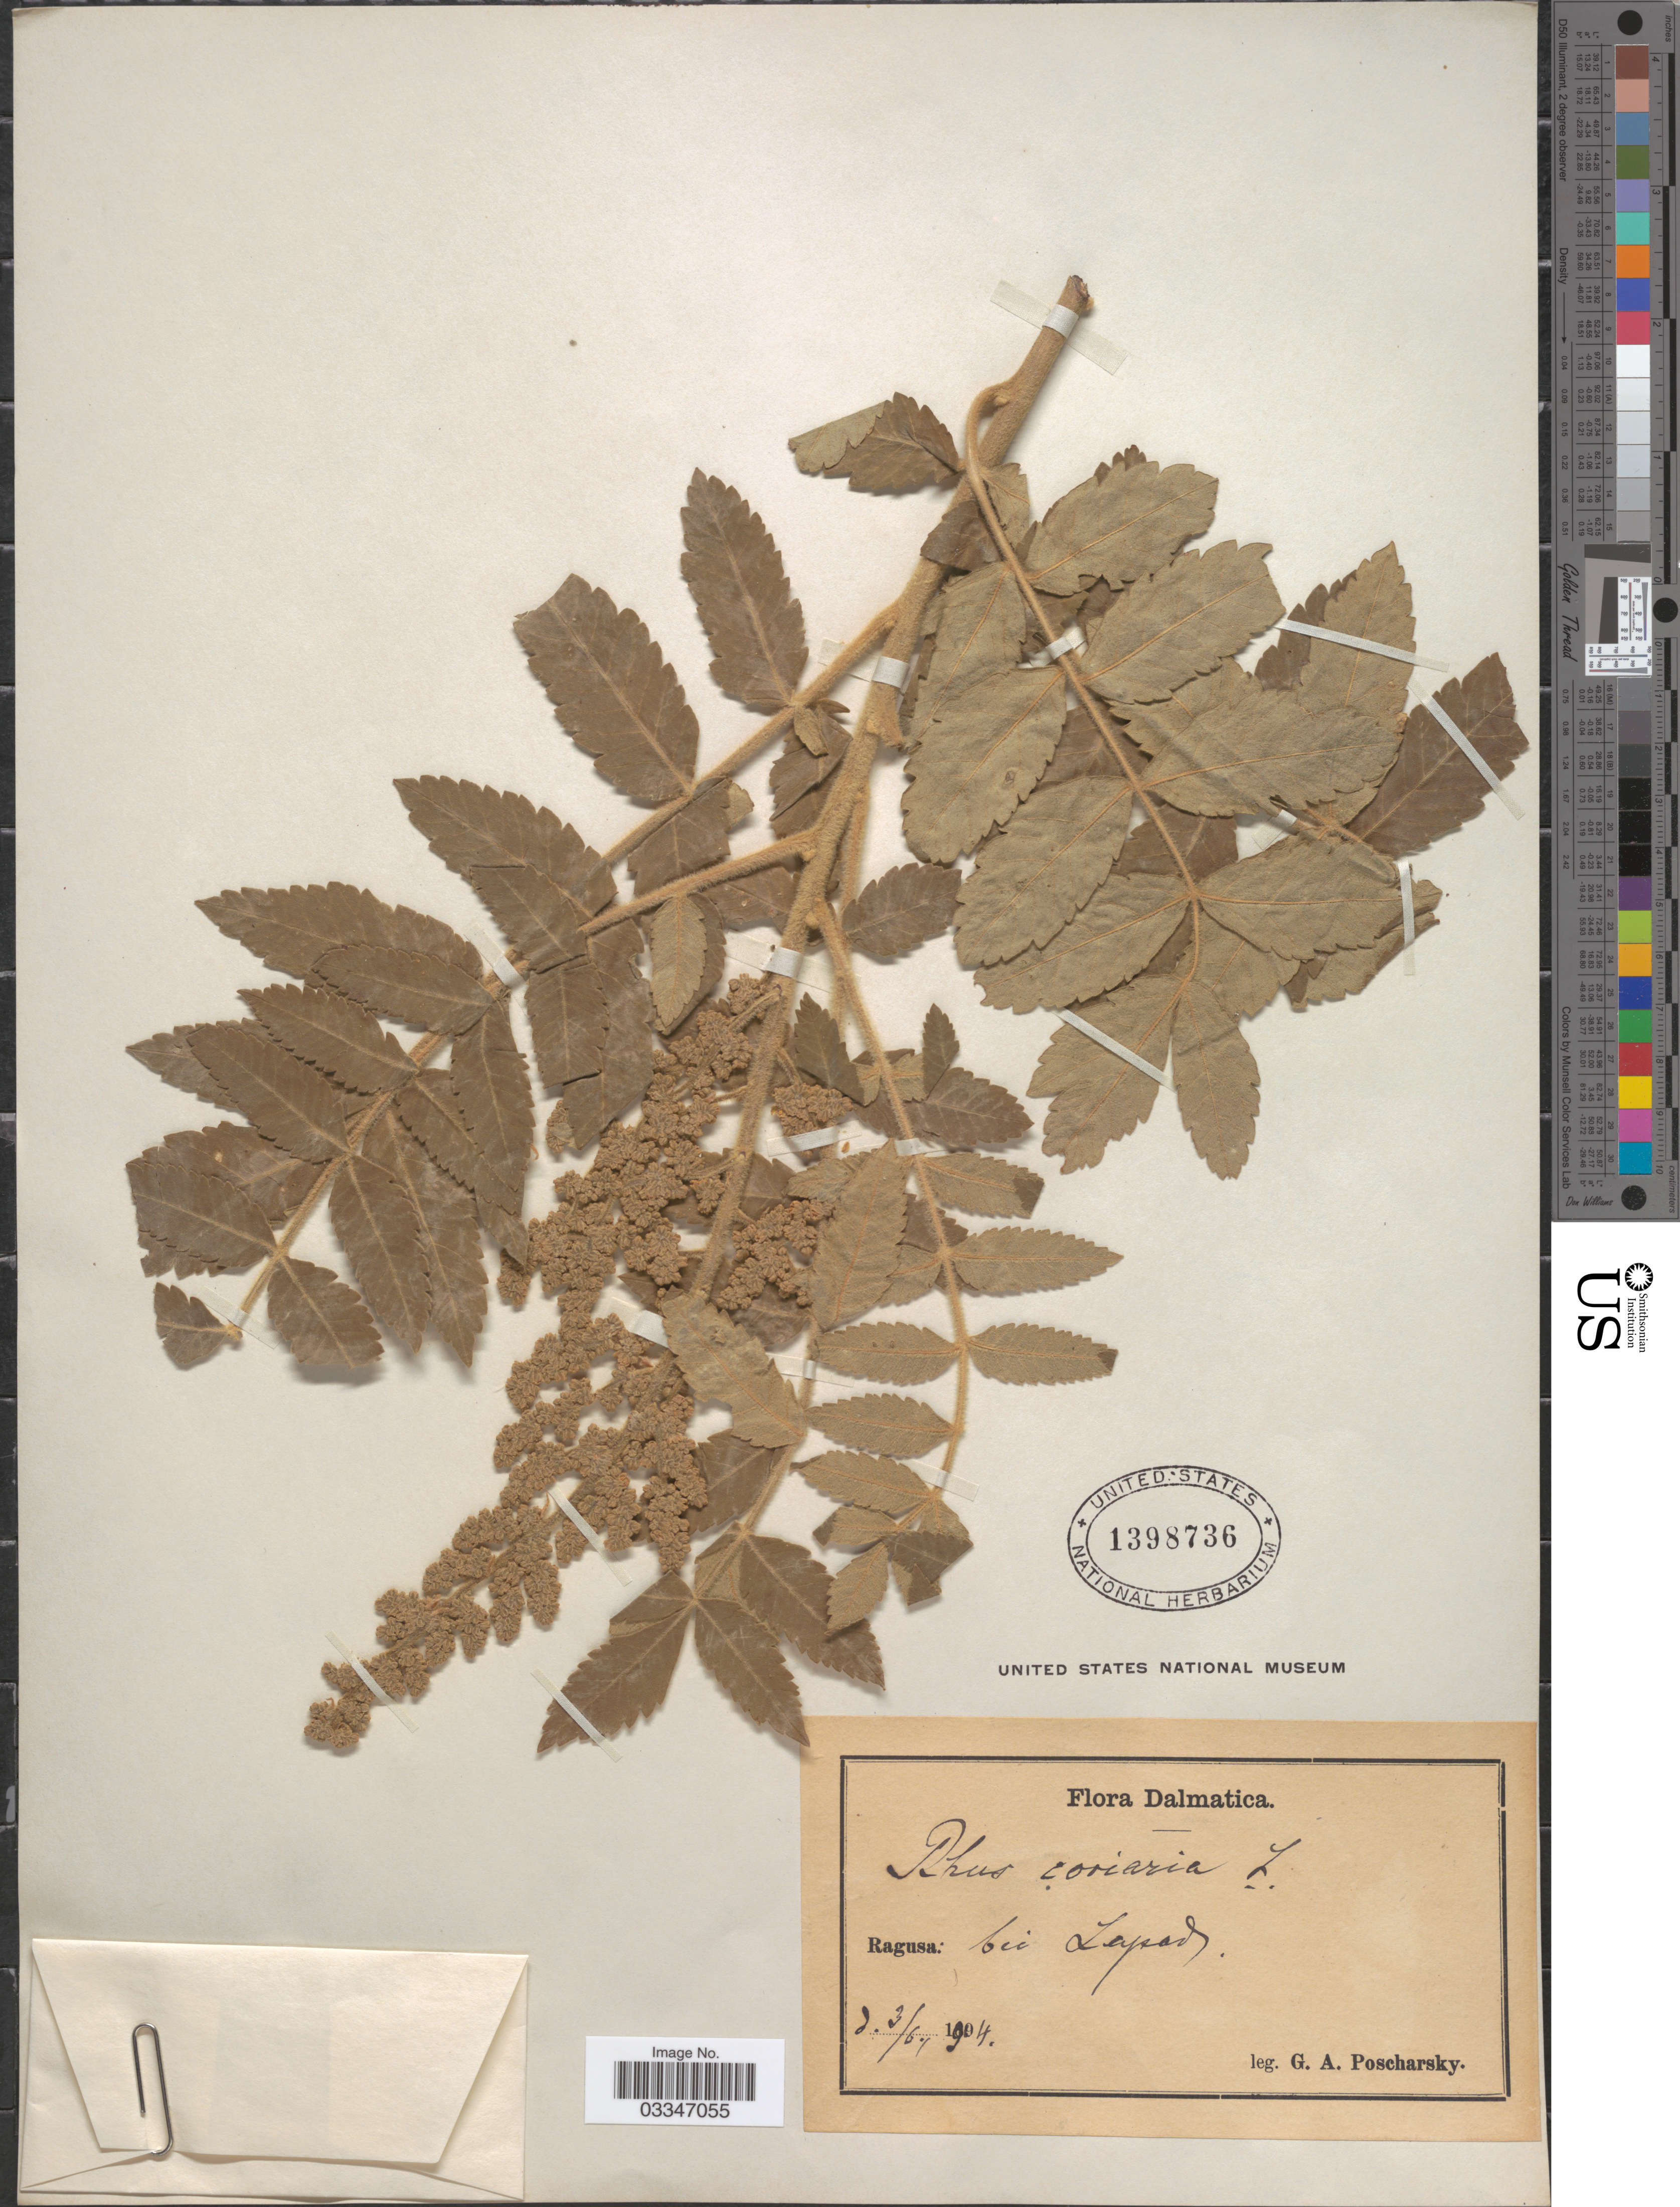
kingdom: Plantae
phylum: Tracheophyta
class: Magnoliopsida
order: Sapindales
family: Anacardiaceae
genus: Rhus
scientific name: Rhus coriaria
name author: L.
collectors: G. Poscharsky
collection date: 1904-06-03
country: Croatia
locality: Dalmatica. Ragusa: bei Lapad.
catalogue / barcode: US 1398736